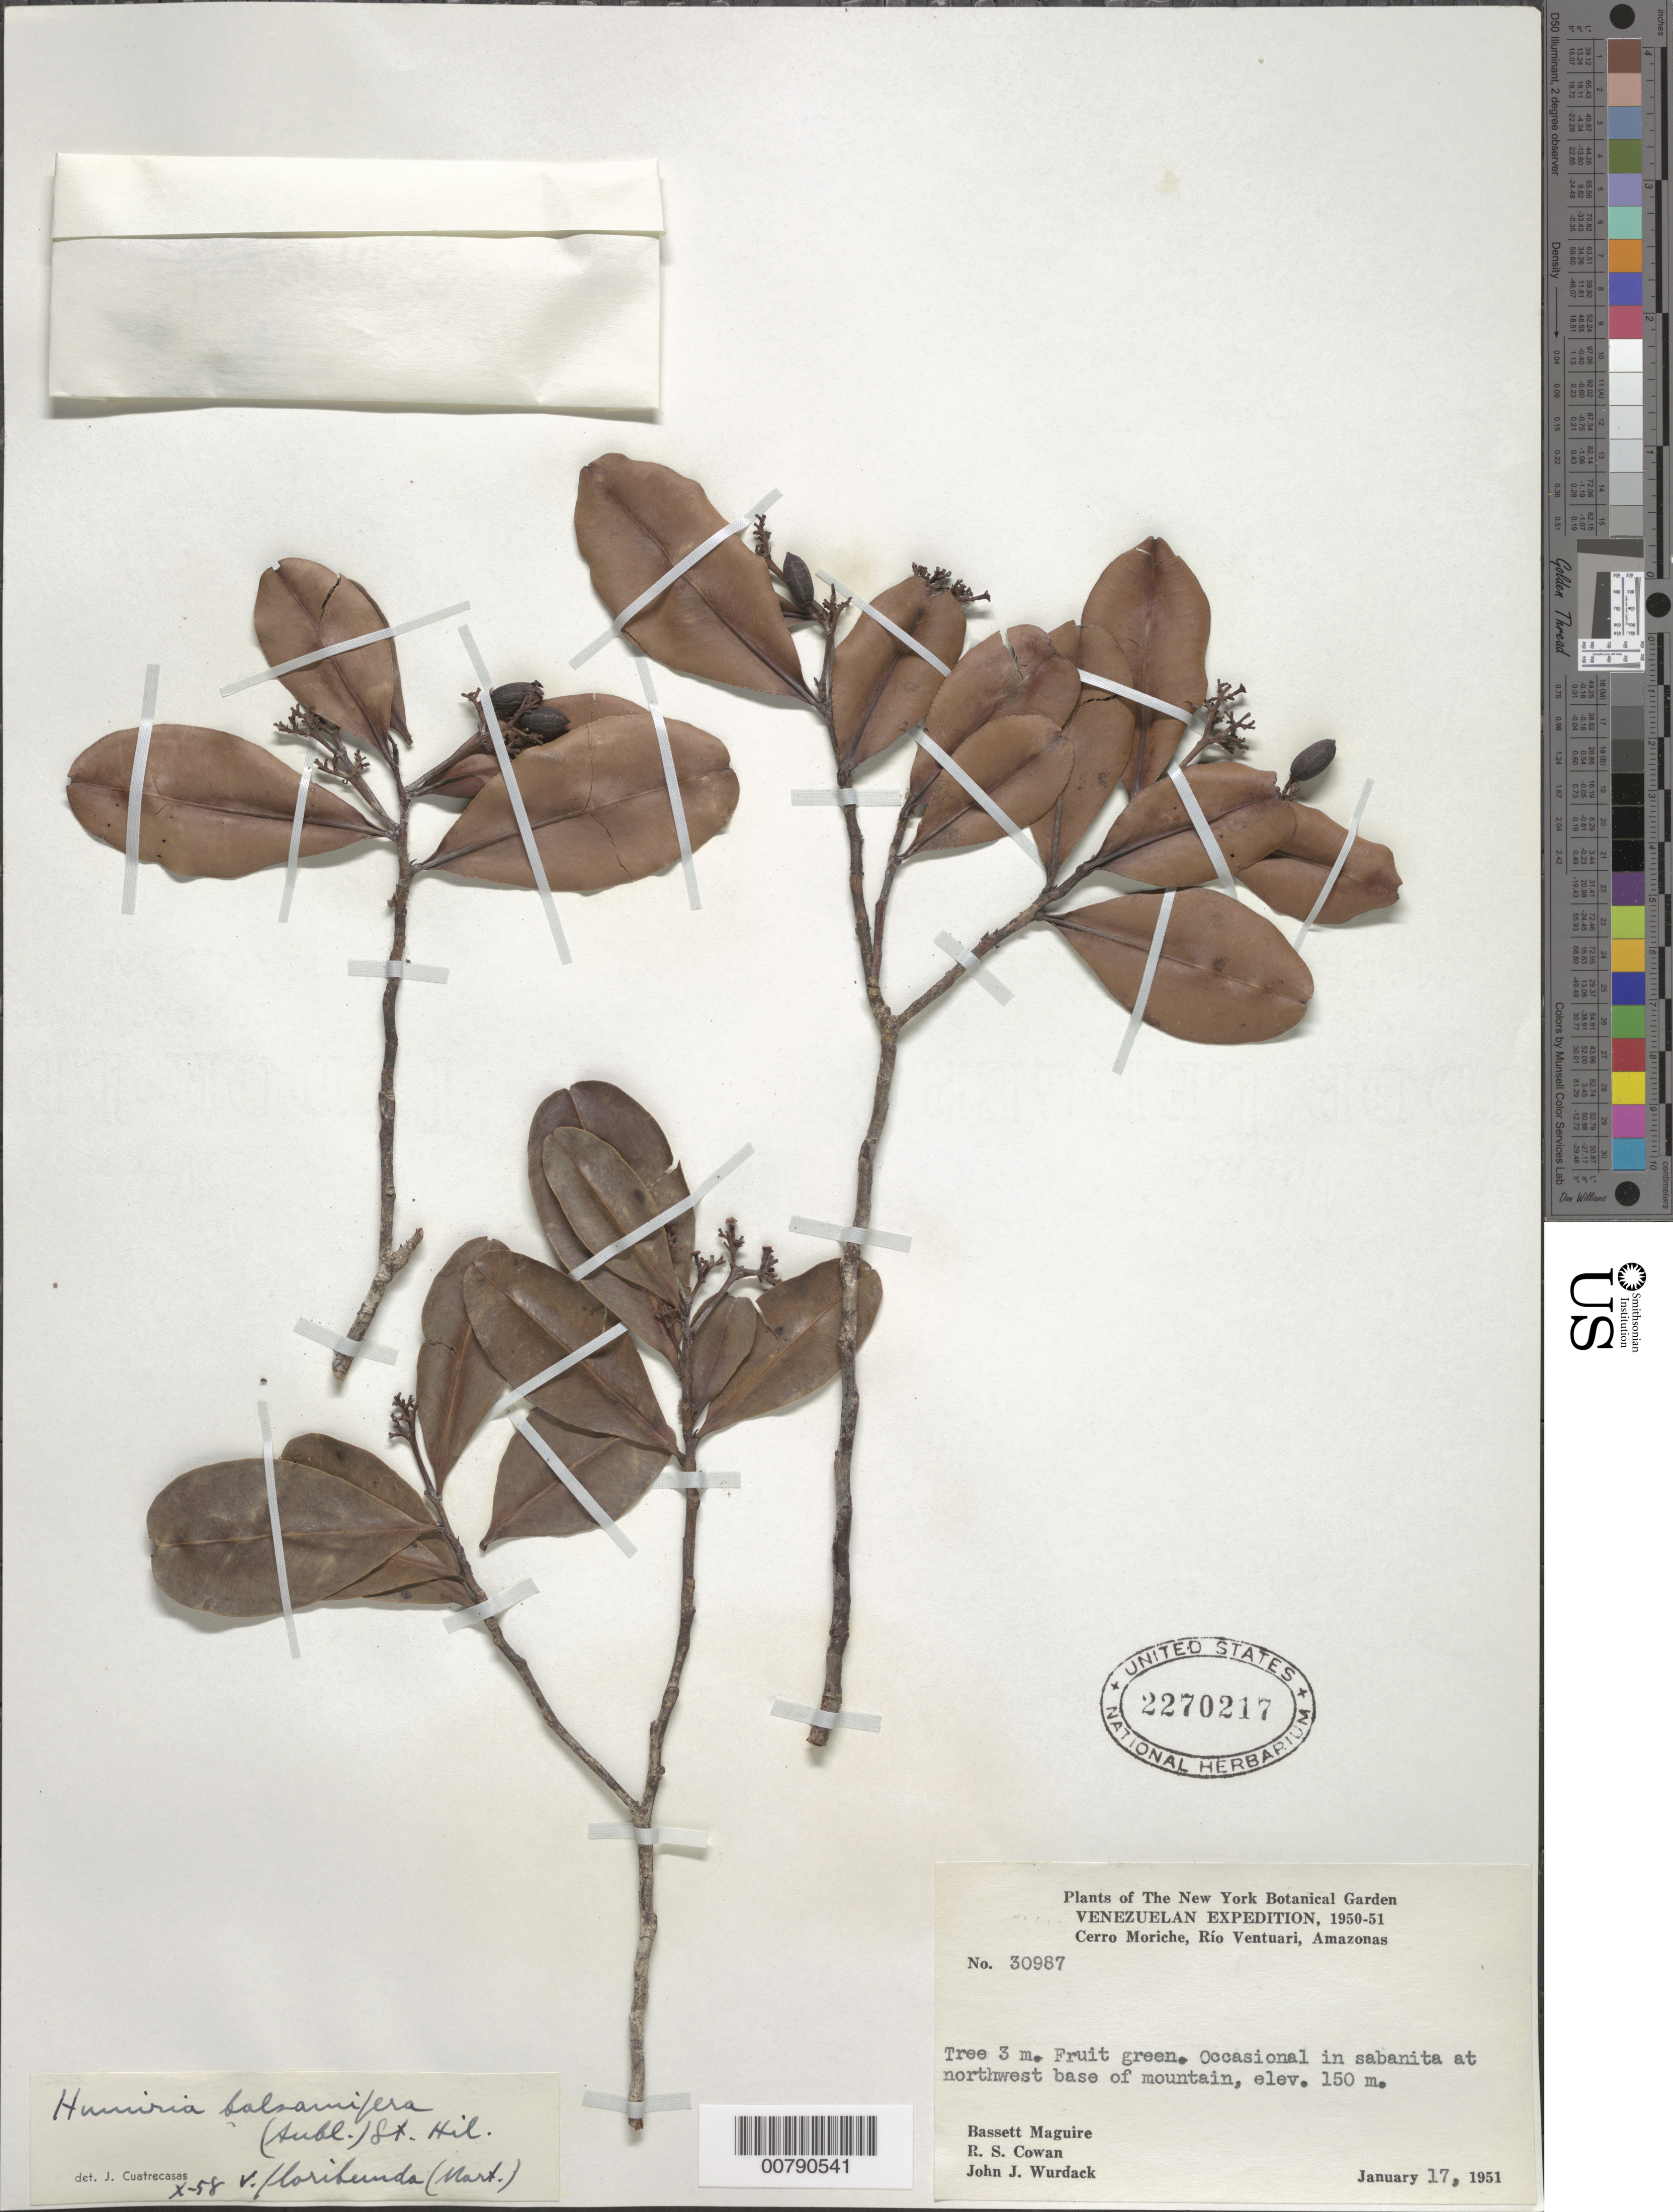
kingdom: Plantae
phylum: Tracheophyta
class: Magnoliopsida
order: Malpighiales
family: Humiriaceae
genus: Humiria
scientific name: Humiria balsamifera var. floribunda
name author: (Mart.) Cuatrec.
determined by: Cuatrecasas, J.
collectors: B. Maguire, R. S. Cowan & J. J. Wurdack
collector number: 30987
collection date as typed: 17-Jan-51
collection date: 1951-01-17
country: Venezuela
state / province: Amazonas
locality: Cerro Moriche, Río Ventuari, NW base of Cerro Moriche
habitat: Sabanita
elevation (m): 150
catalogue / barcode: US 2270217